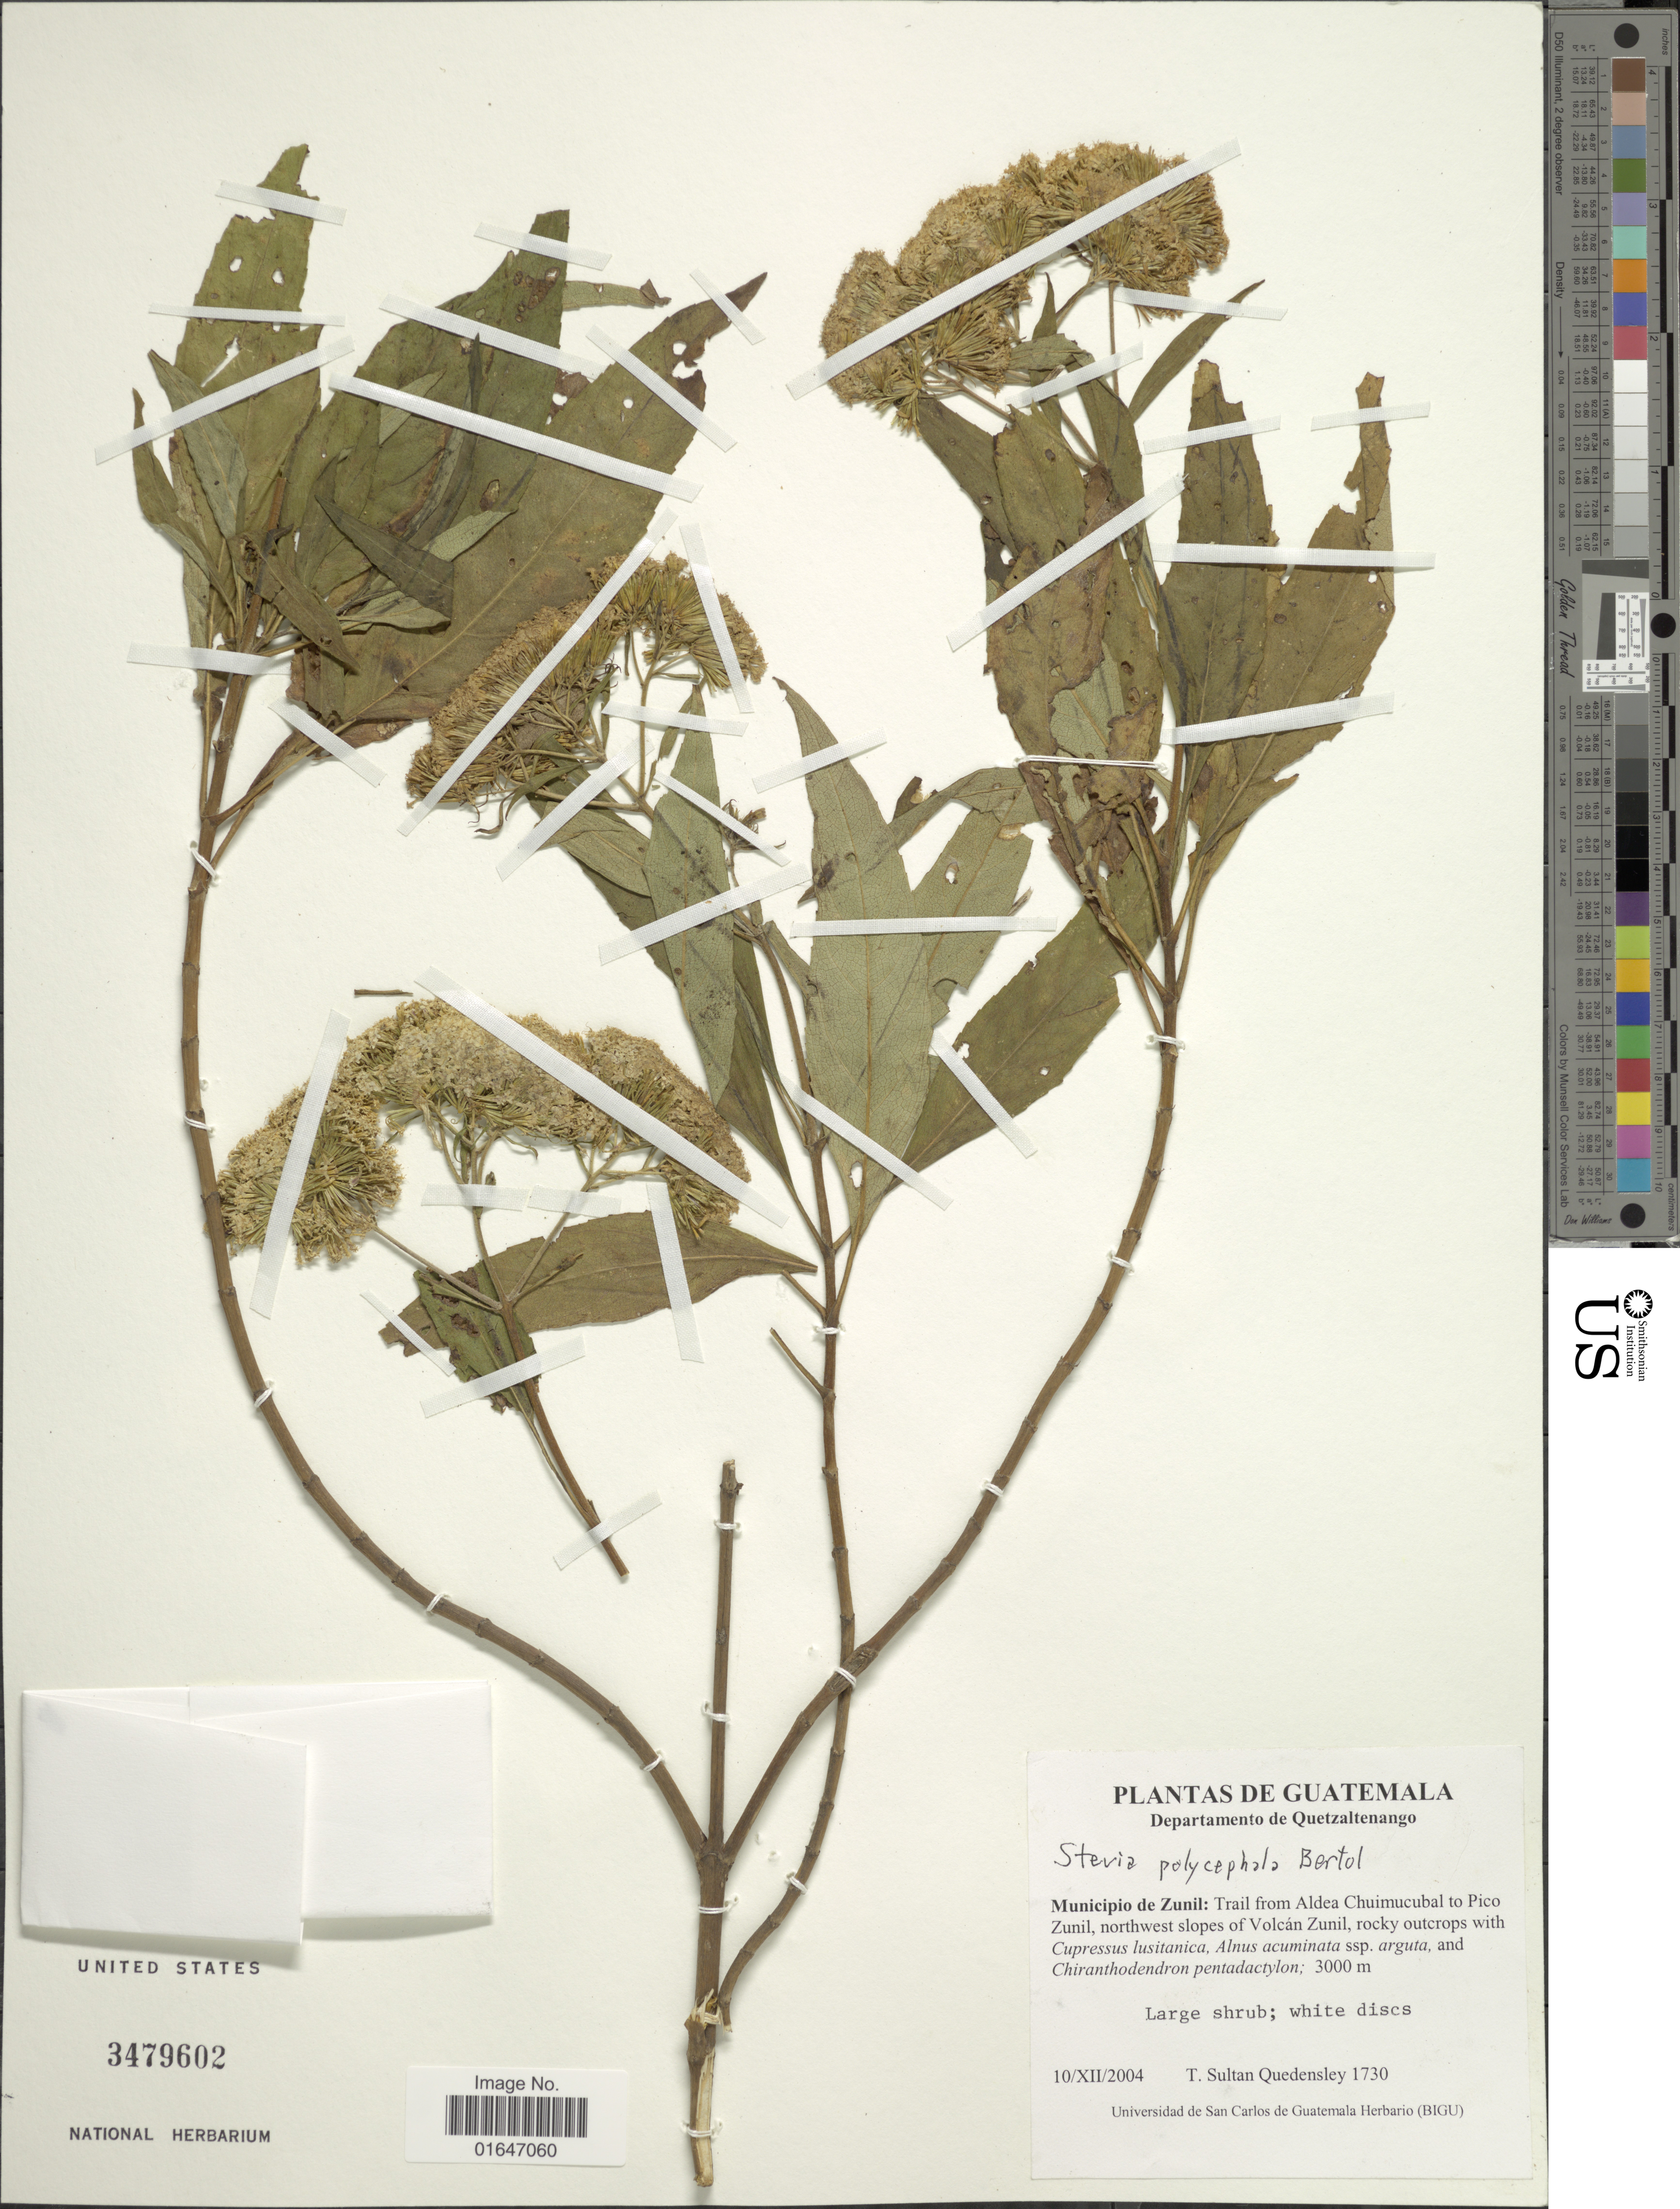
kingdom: Plantae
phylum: Tracheophyta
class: Magnoliopsida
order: Asterales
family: Asteraceae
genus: Stevia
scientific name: Stevia polycephala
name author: Bertoloni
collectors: T. S. Quedensley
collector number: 1730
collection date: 2004-12-10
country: Guatemala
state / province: Quetzaltenango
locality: Municipio de Zunil: Trail from Aldea Chuimucubal to Pico Zunil, northwest slopes of Volcán Zunil, rocky outcrops.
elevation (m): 3000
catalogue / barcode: US 3479602